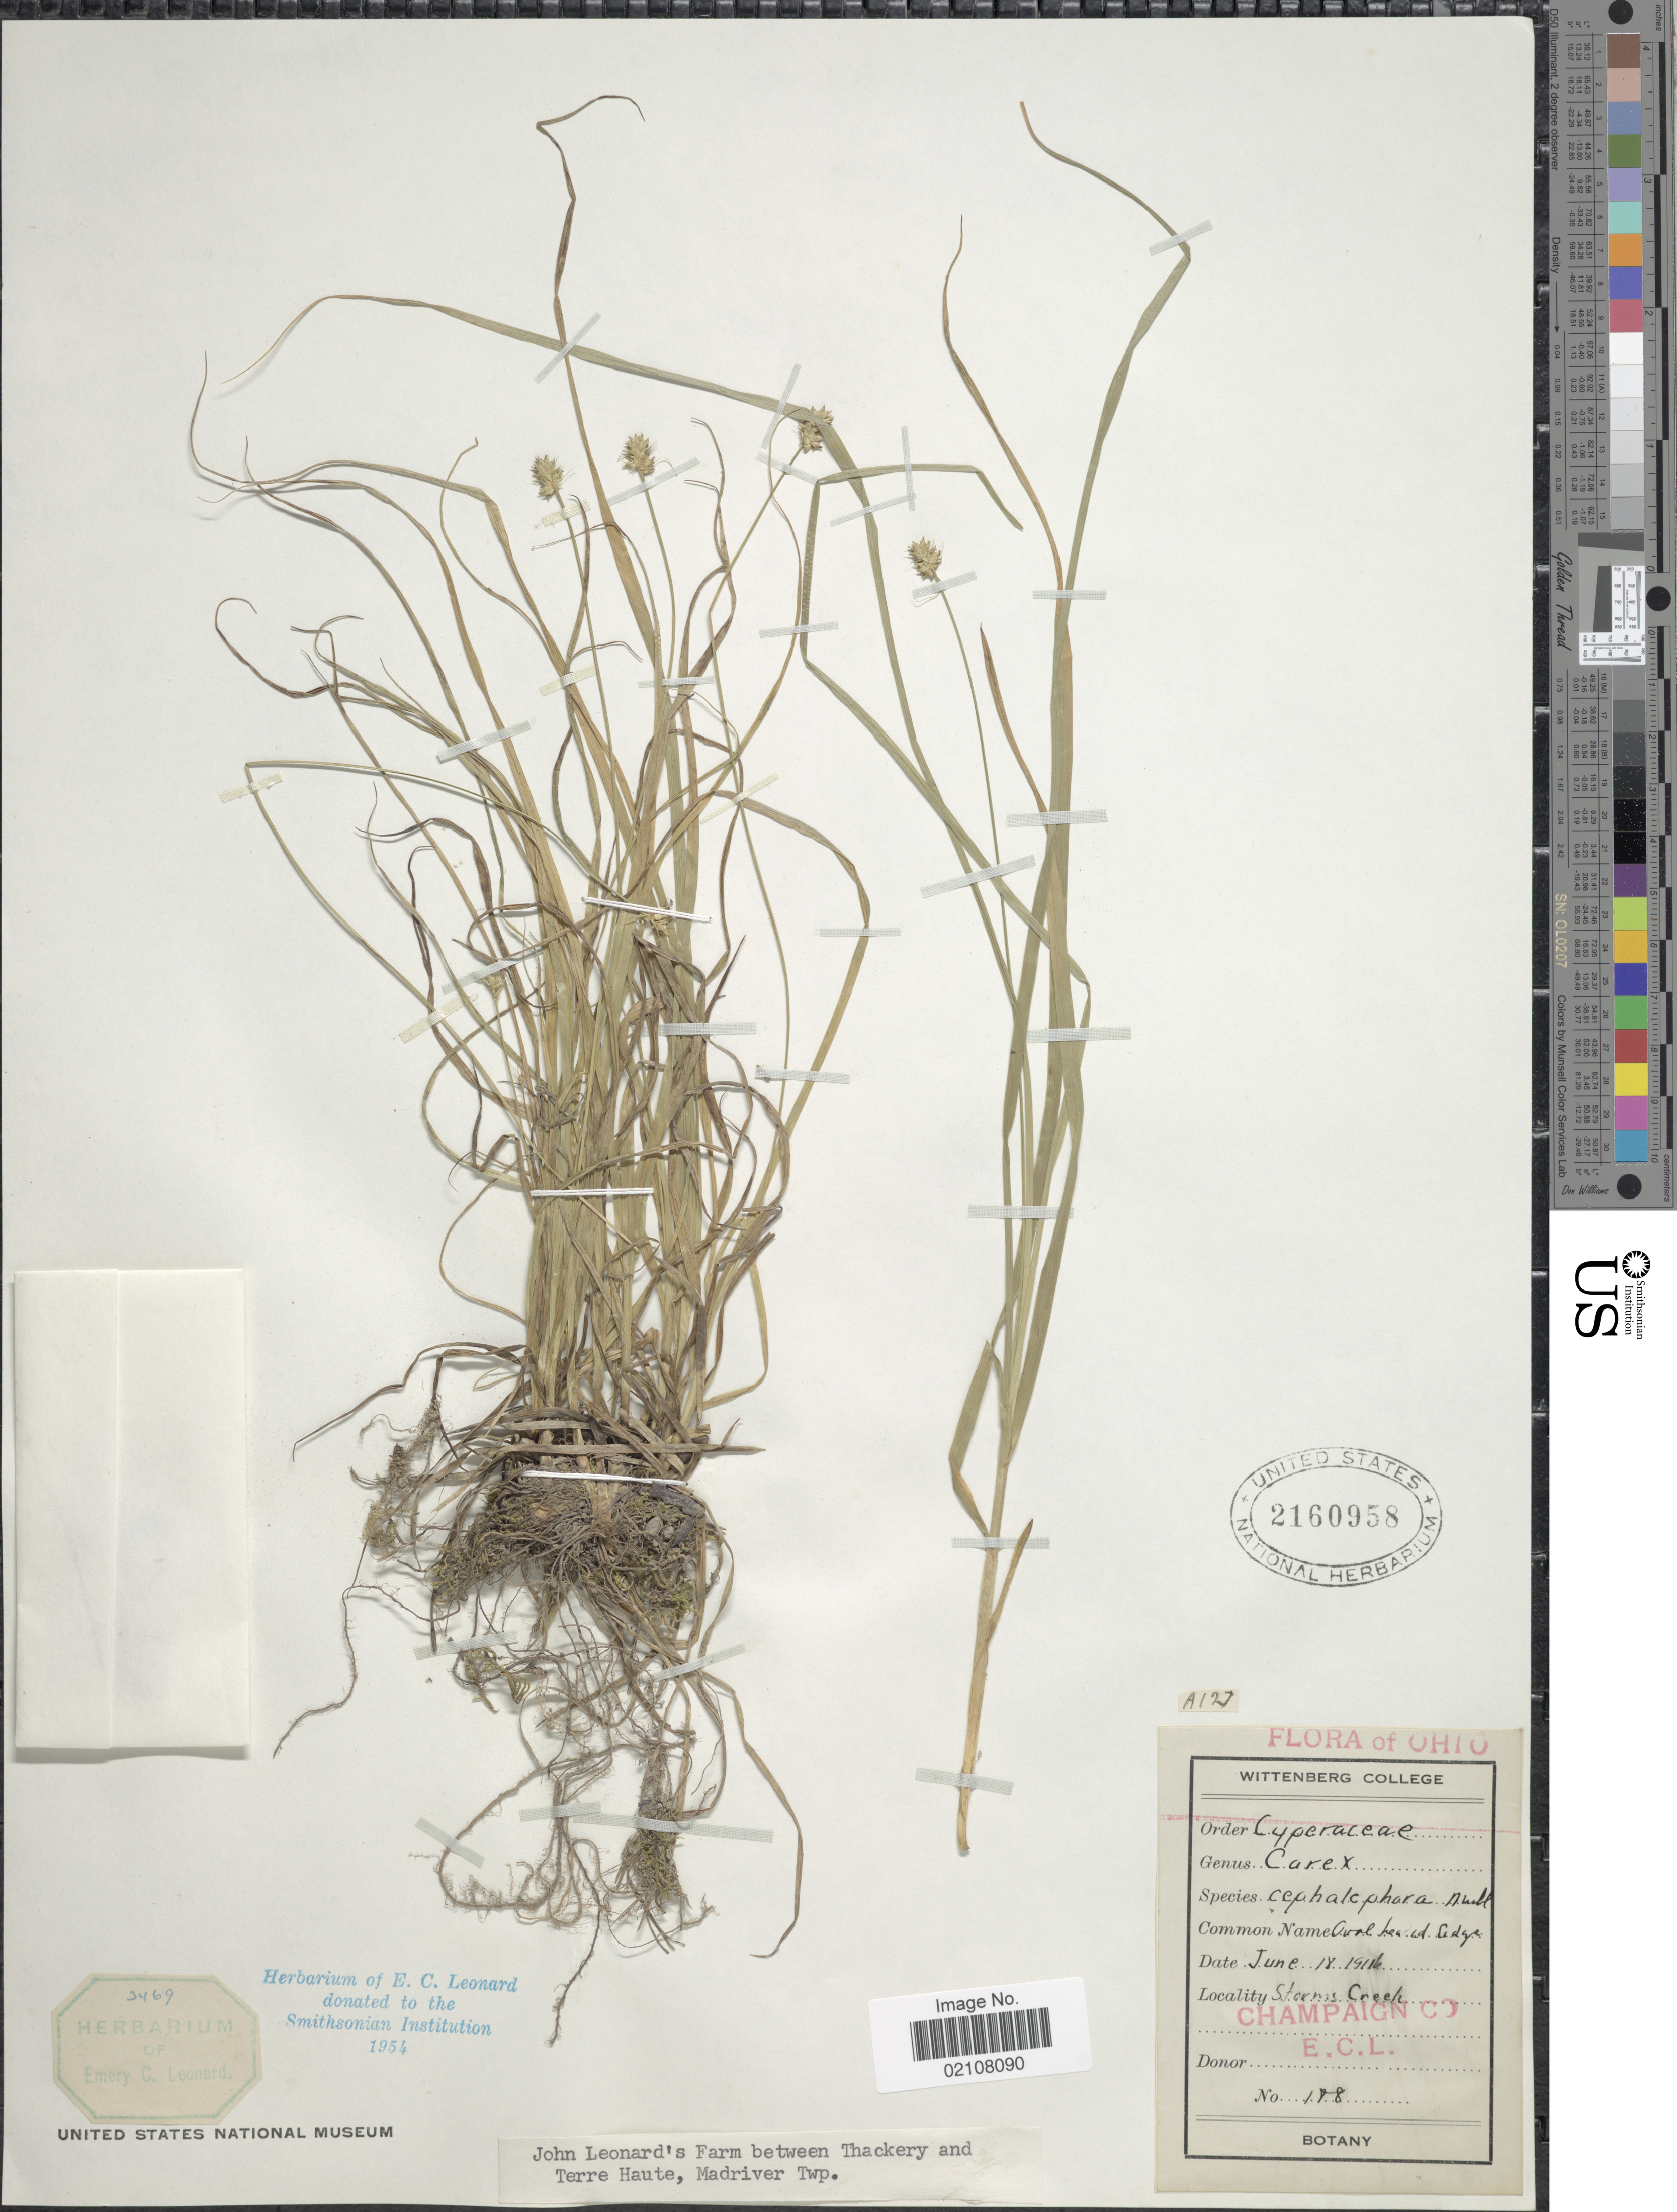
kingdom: Plantae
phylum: Tracheophyta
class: Liliopsida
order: Poales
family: Cyperaceae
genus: Carex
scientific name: Carex cephalophora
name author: Muhl. ex Willd.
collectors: E. C. Leonard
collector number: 178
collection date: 1916-06-18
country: United States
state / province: Ohio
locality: Storms Creek, Champaign Co.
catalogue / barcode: US 2160958